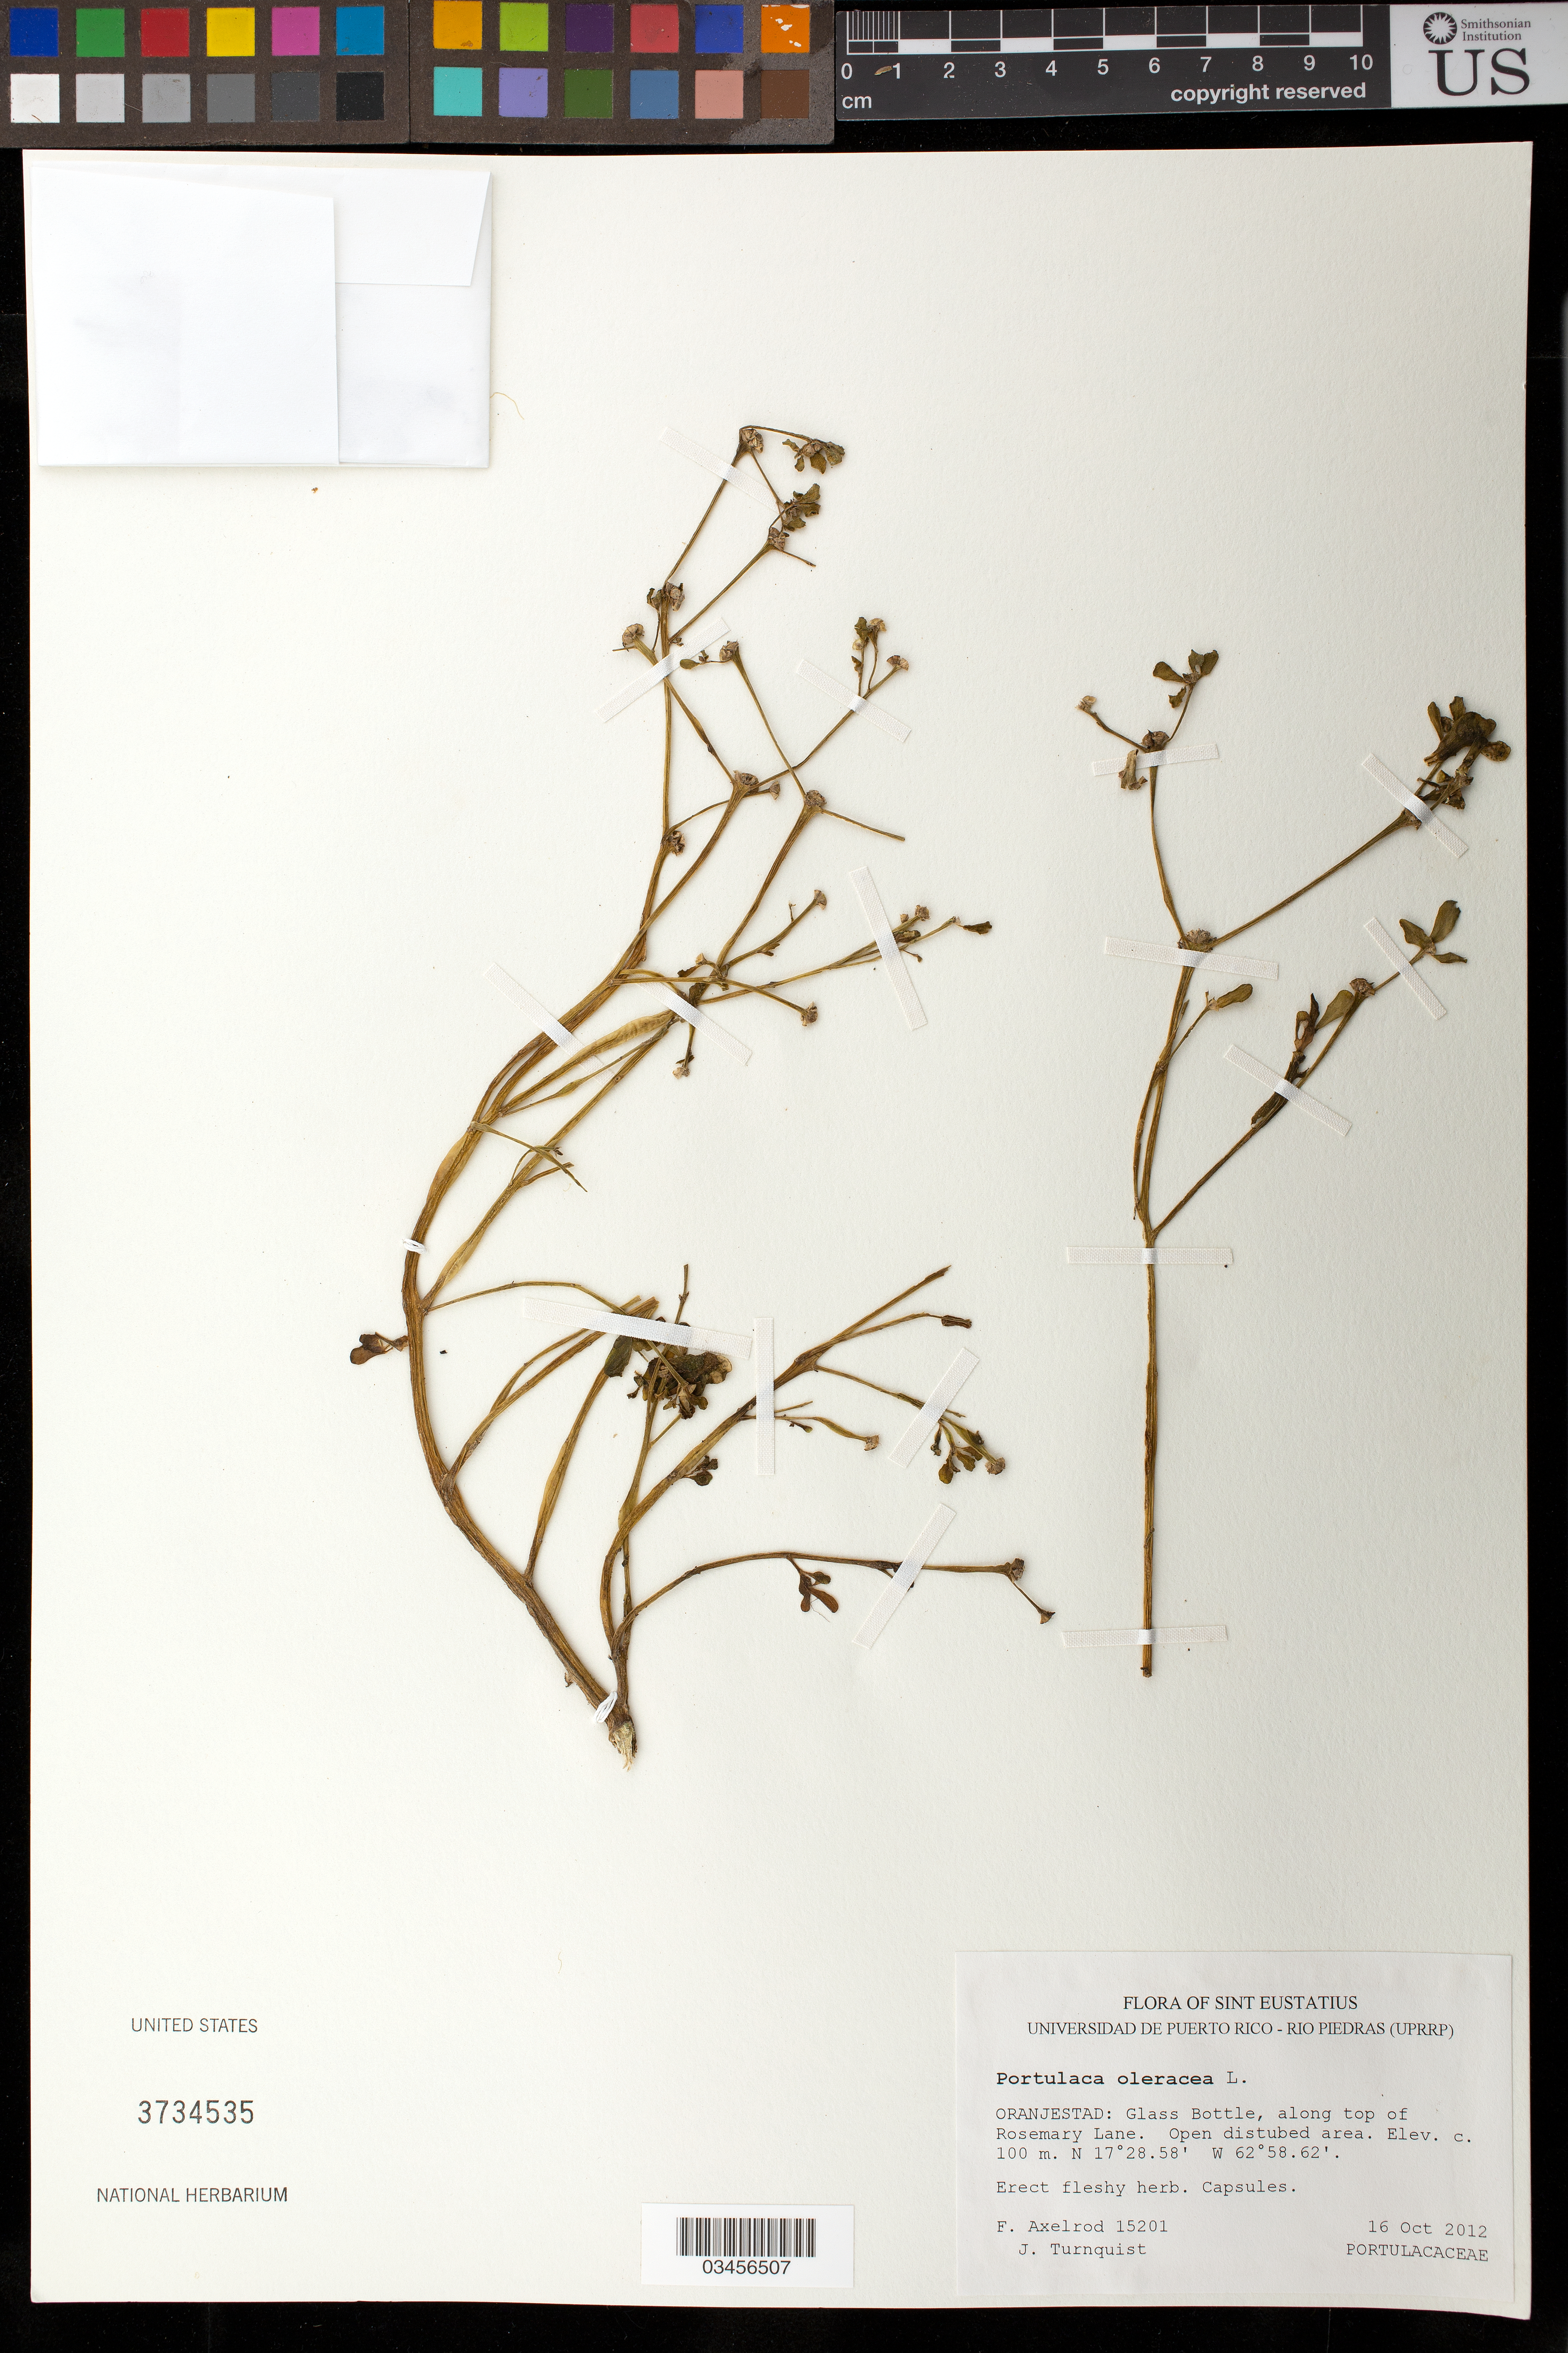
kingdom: Plantae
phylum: Tracheophyta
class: Magnoliopsida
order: Caryophyllales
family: Portulacaceae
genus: Portulaca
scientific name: Portulaca oleracea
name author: L.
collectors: F. S. Axelrod & J. Turnquist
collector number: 15201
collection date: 2012-10-16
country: Netherlands Antilles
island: Sint Eustatius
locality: Orangestad: Glass Bottle, along dirt road at top of Rosemary Lane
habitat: Open disturbed area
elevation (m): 100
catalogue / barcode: US 3734535